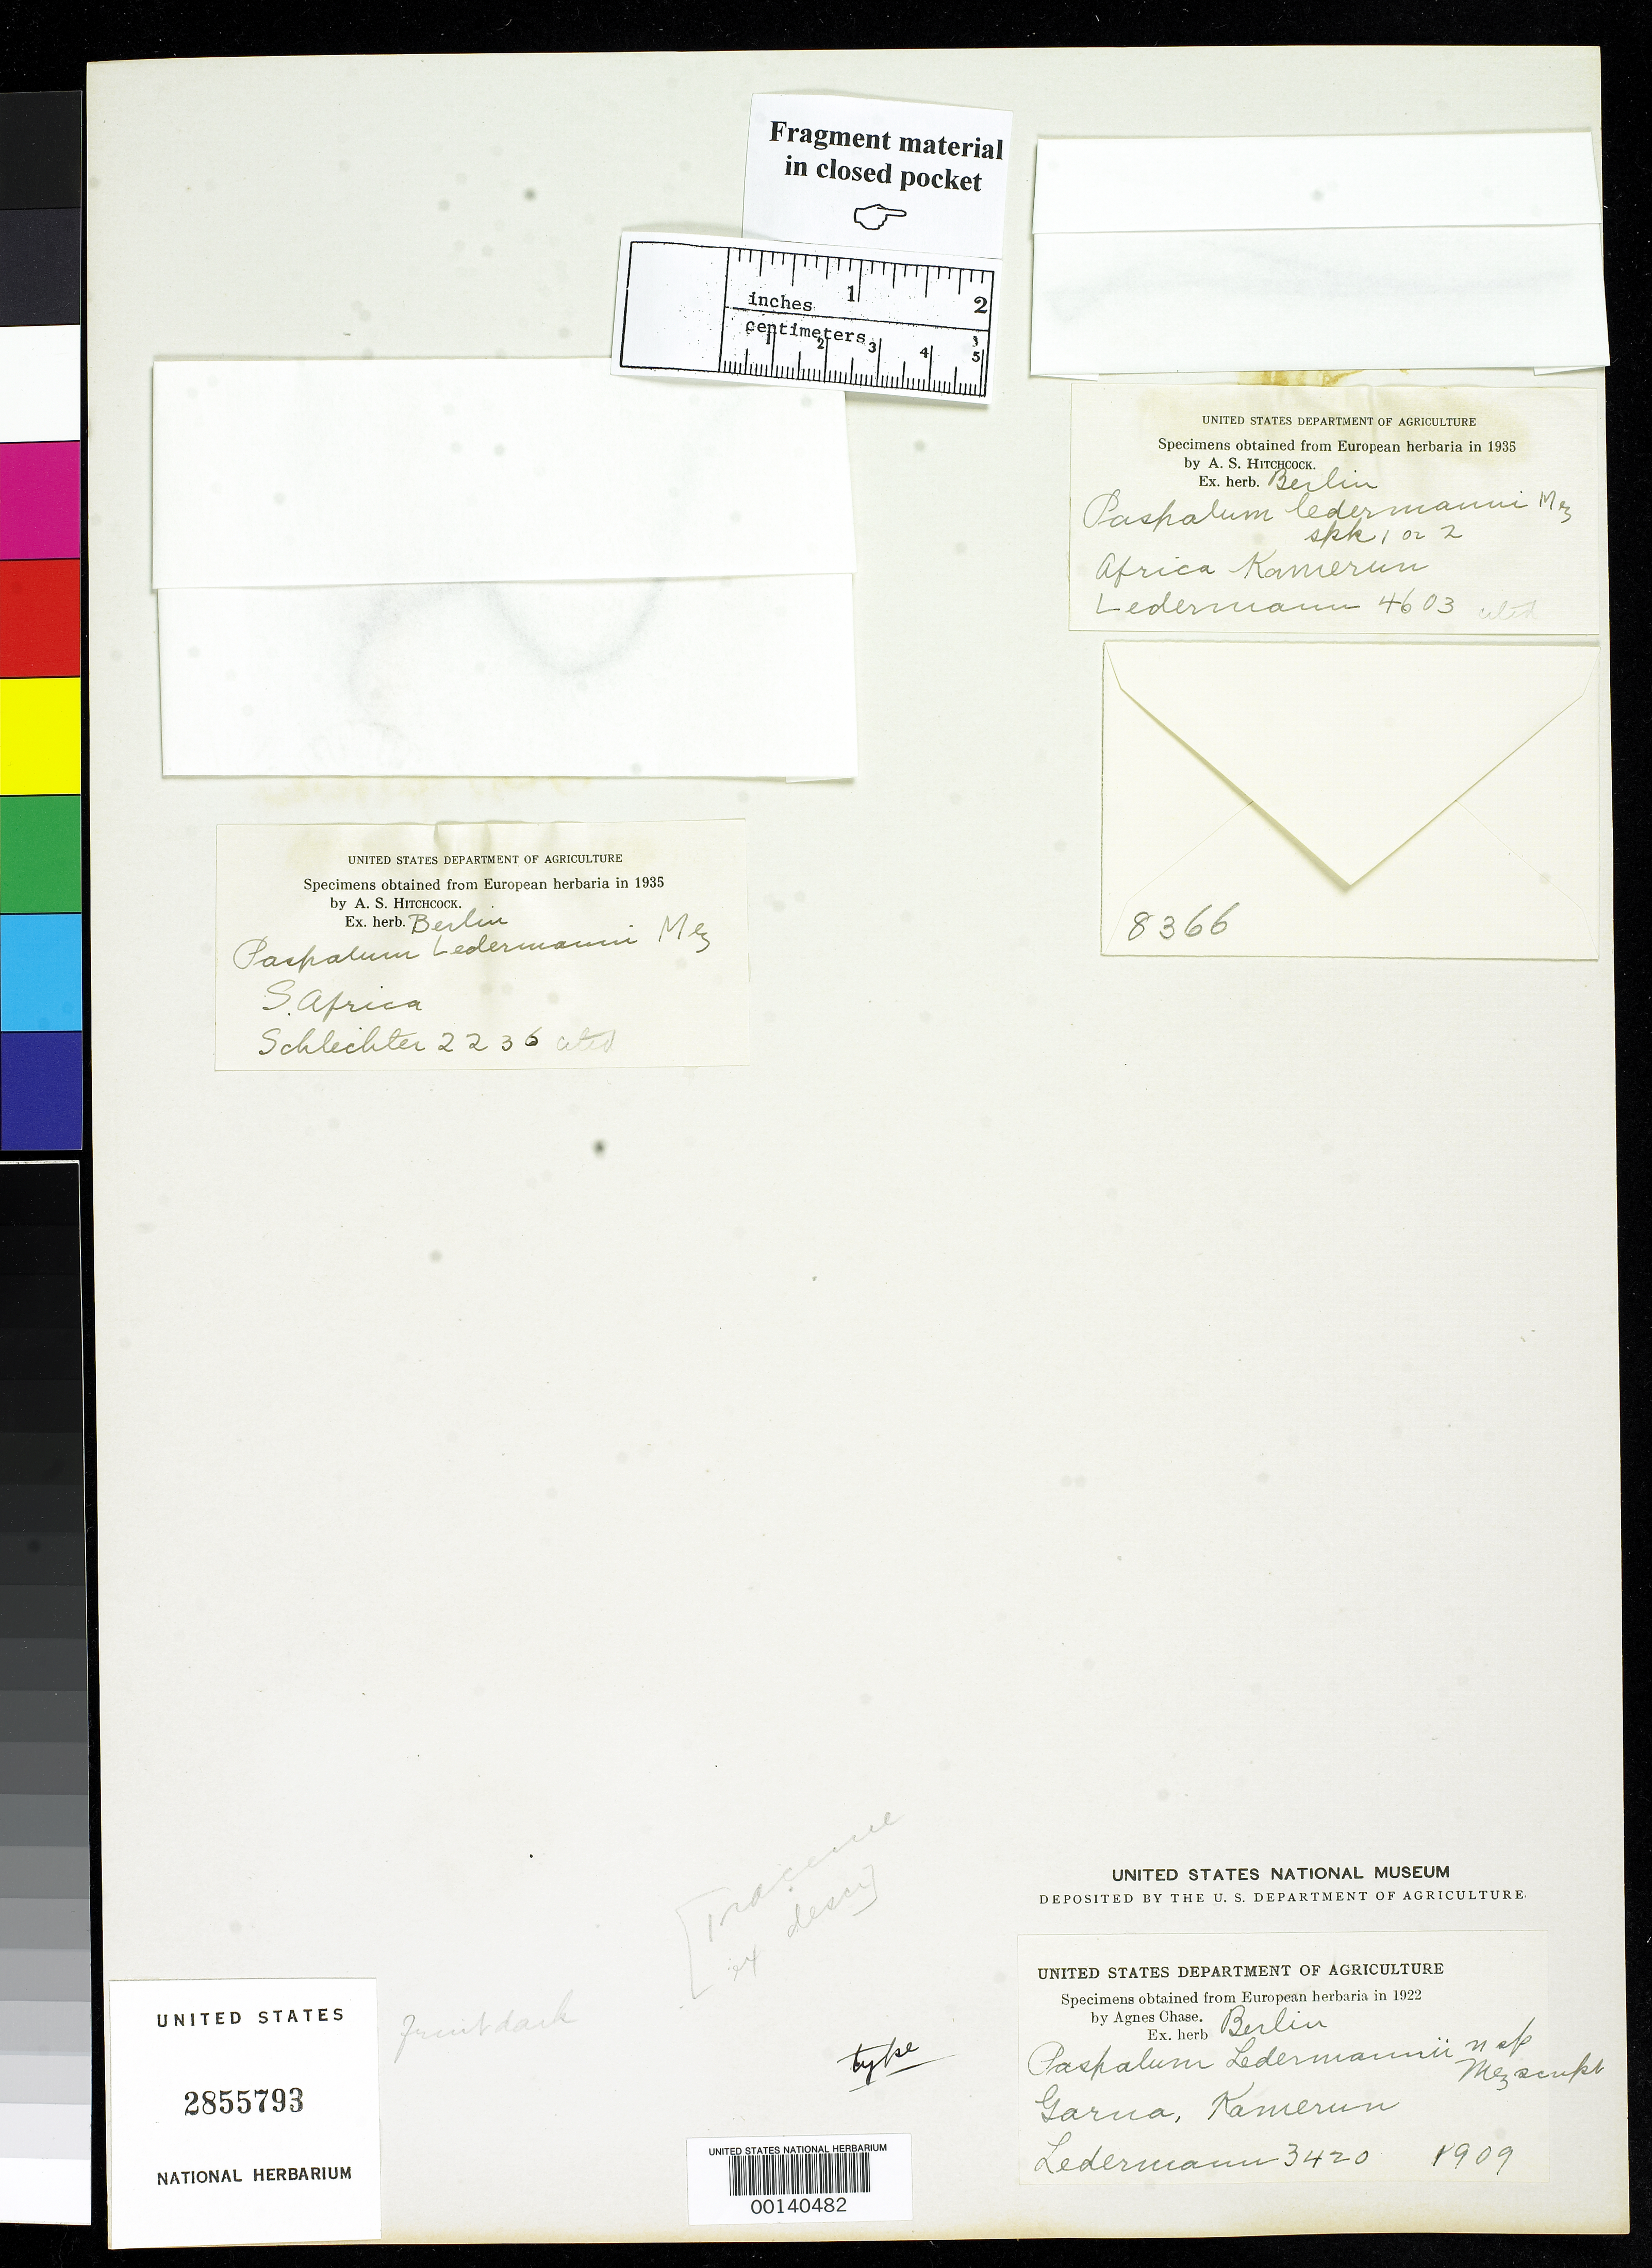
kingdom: Plantae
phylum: Tracheophyta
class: Liliopsida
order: Poales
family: Poaceae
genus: Paspalum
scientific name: Paspalum ledermanii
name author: Mez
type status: Type Fragment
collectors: F. R. R. Schlechter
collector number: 2236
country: South Africa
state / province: Western Cape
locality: George.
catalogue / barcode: US 2855793